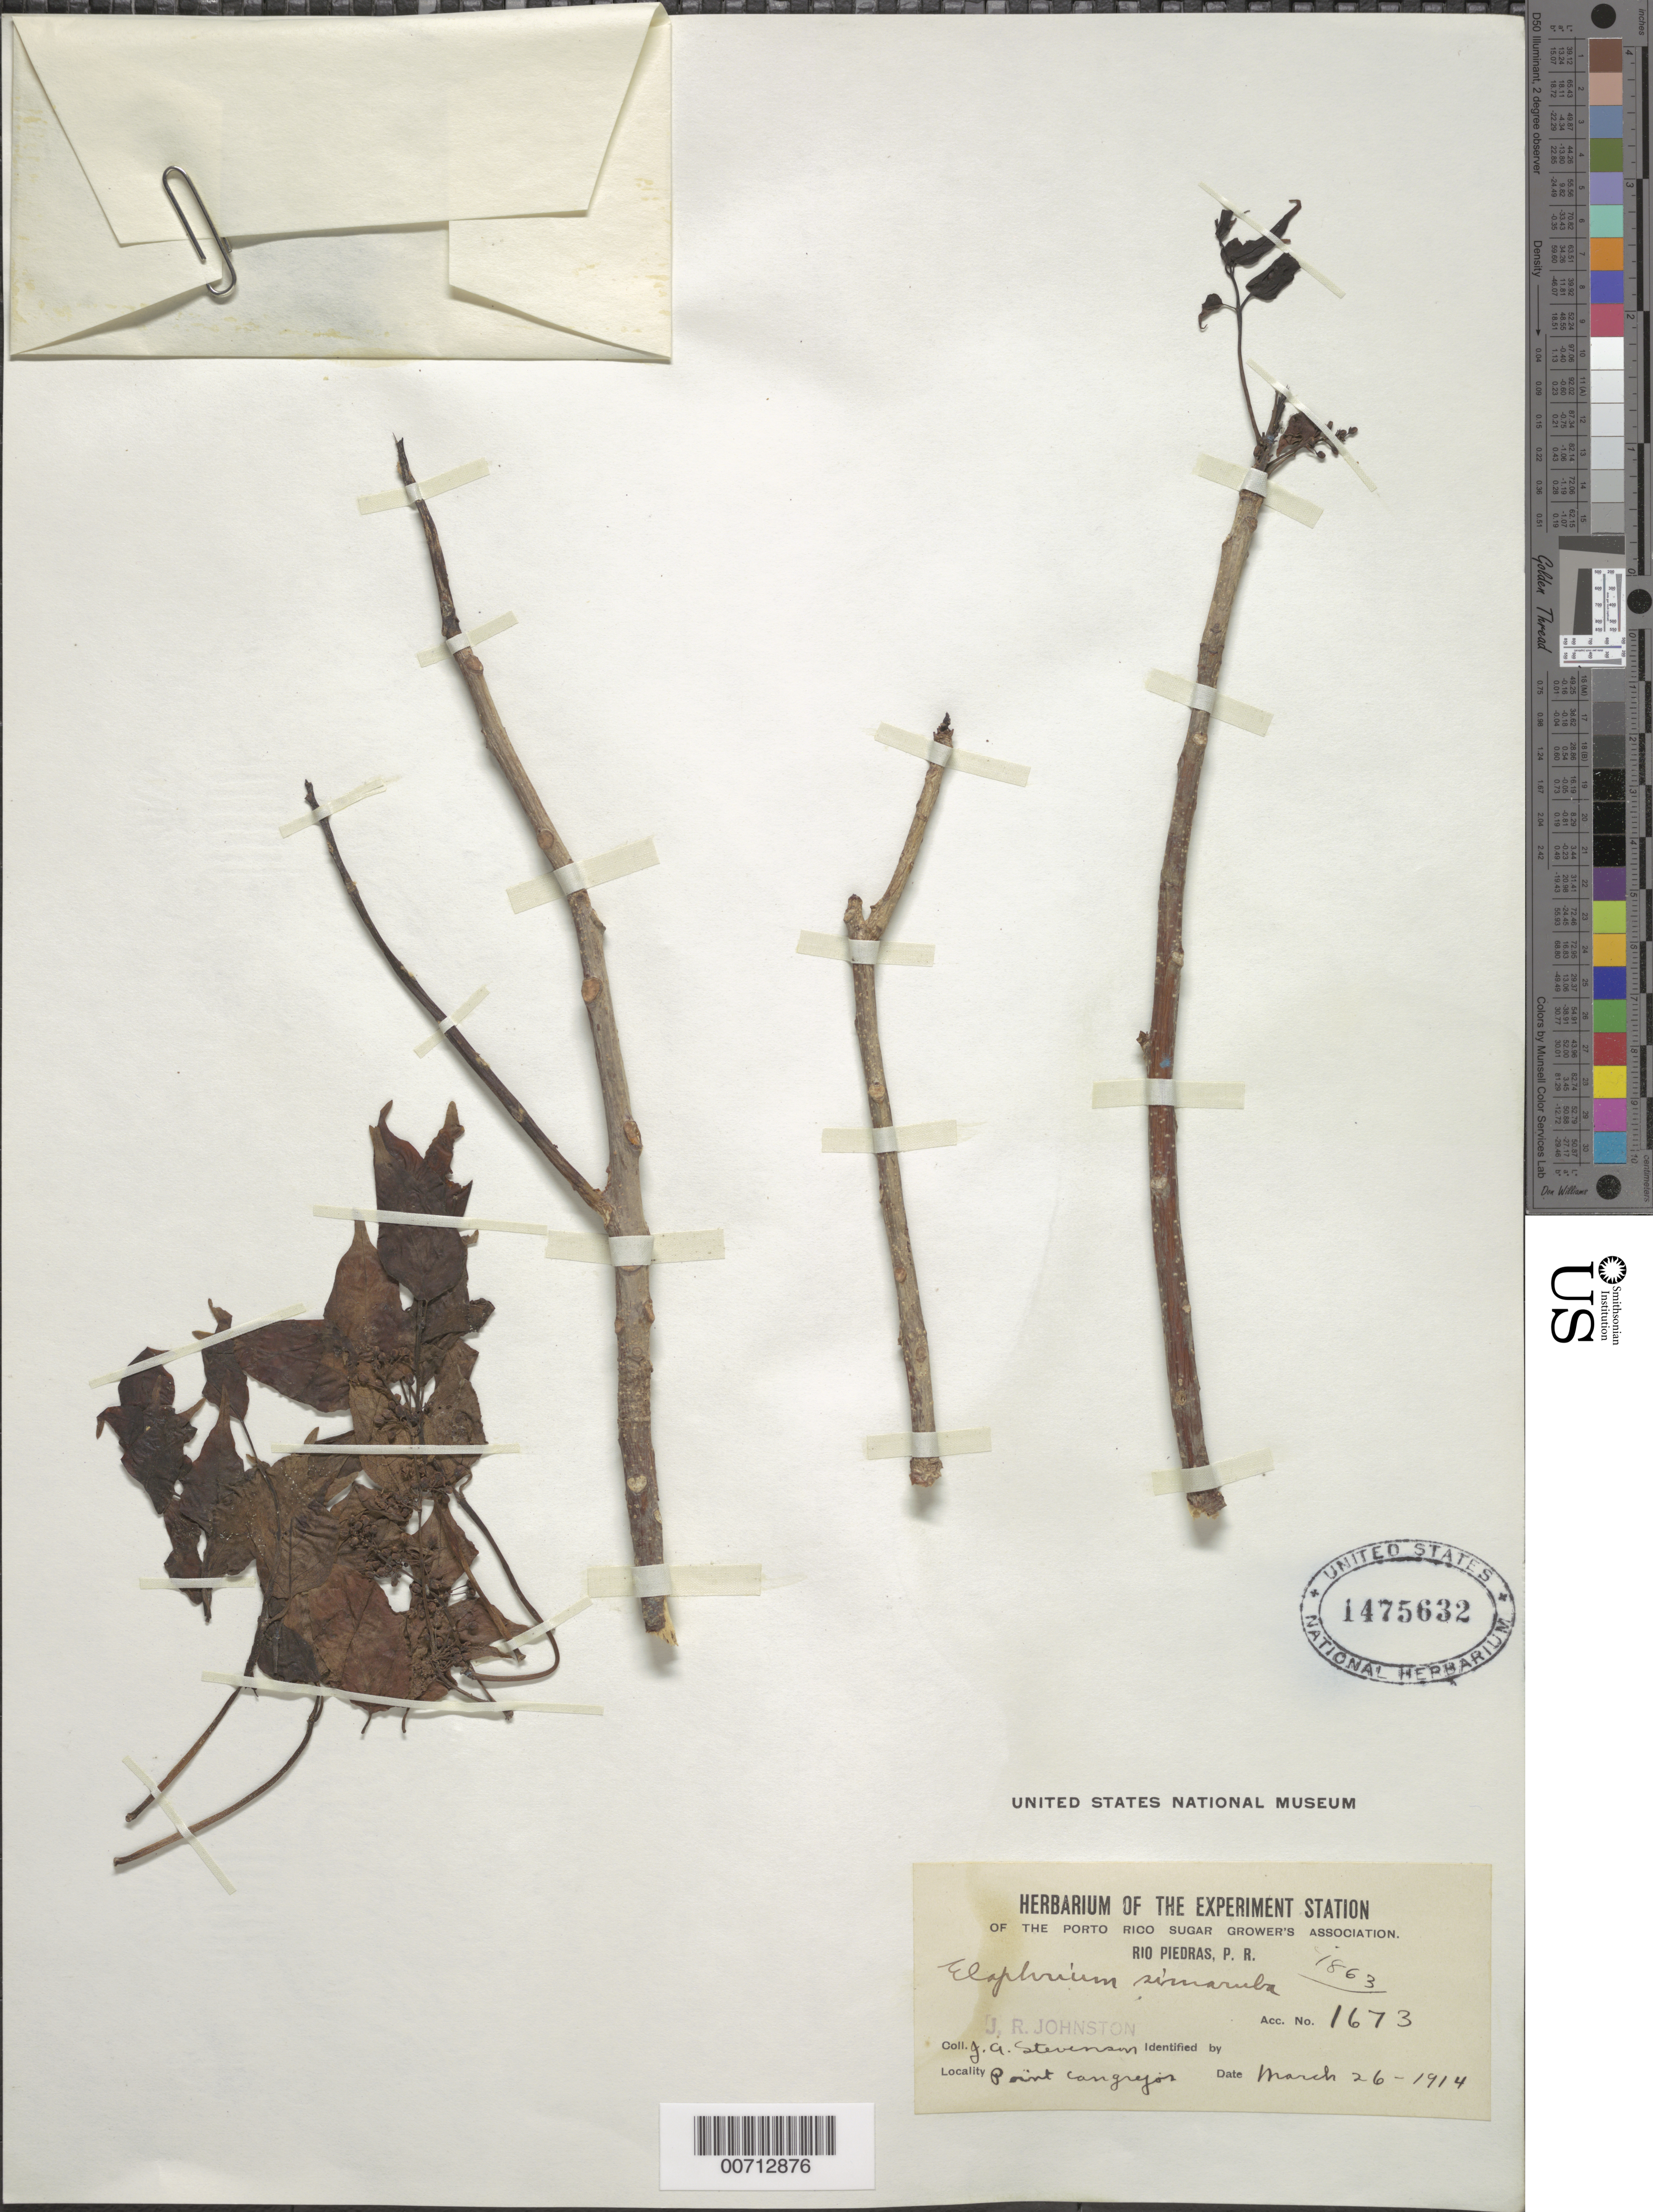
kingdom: Plantae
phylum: Tracheophyta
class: Magnoliopsida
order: Sapindales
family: Burseraceae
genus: Bursera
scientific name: Bursera simaruba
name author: (L.) Sarg.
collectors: J. Johnston & J. Stevenson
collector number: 1673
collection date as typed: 26 Mar 1914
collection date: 1914-03-26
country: Puerto Rico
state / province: Rio Piedras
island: Greater Antilles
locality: Point Cangrejos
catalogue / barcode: US 1475632